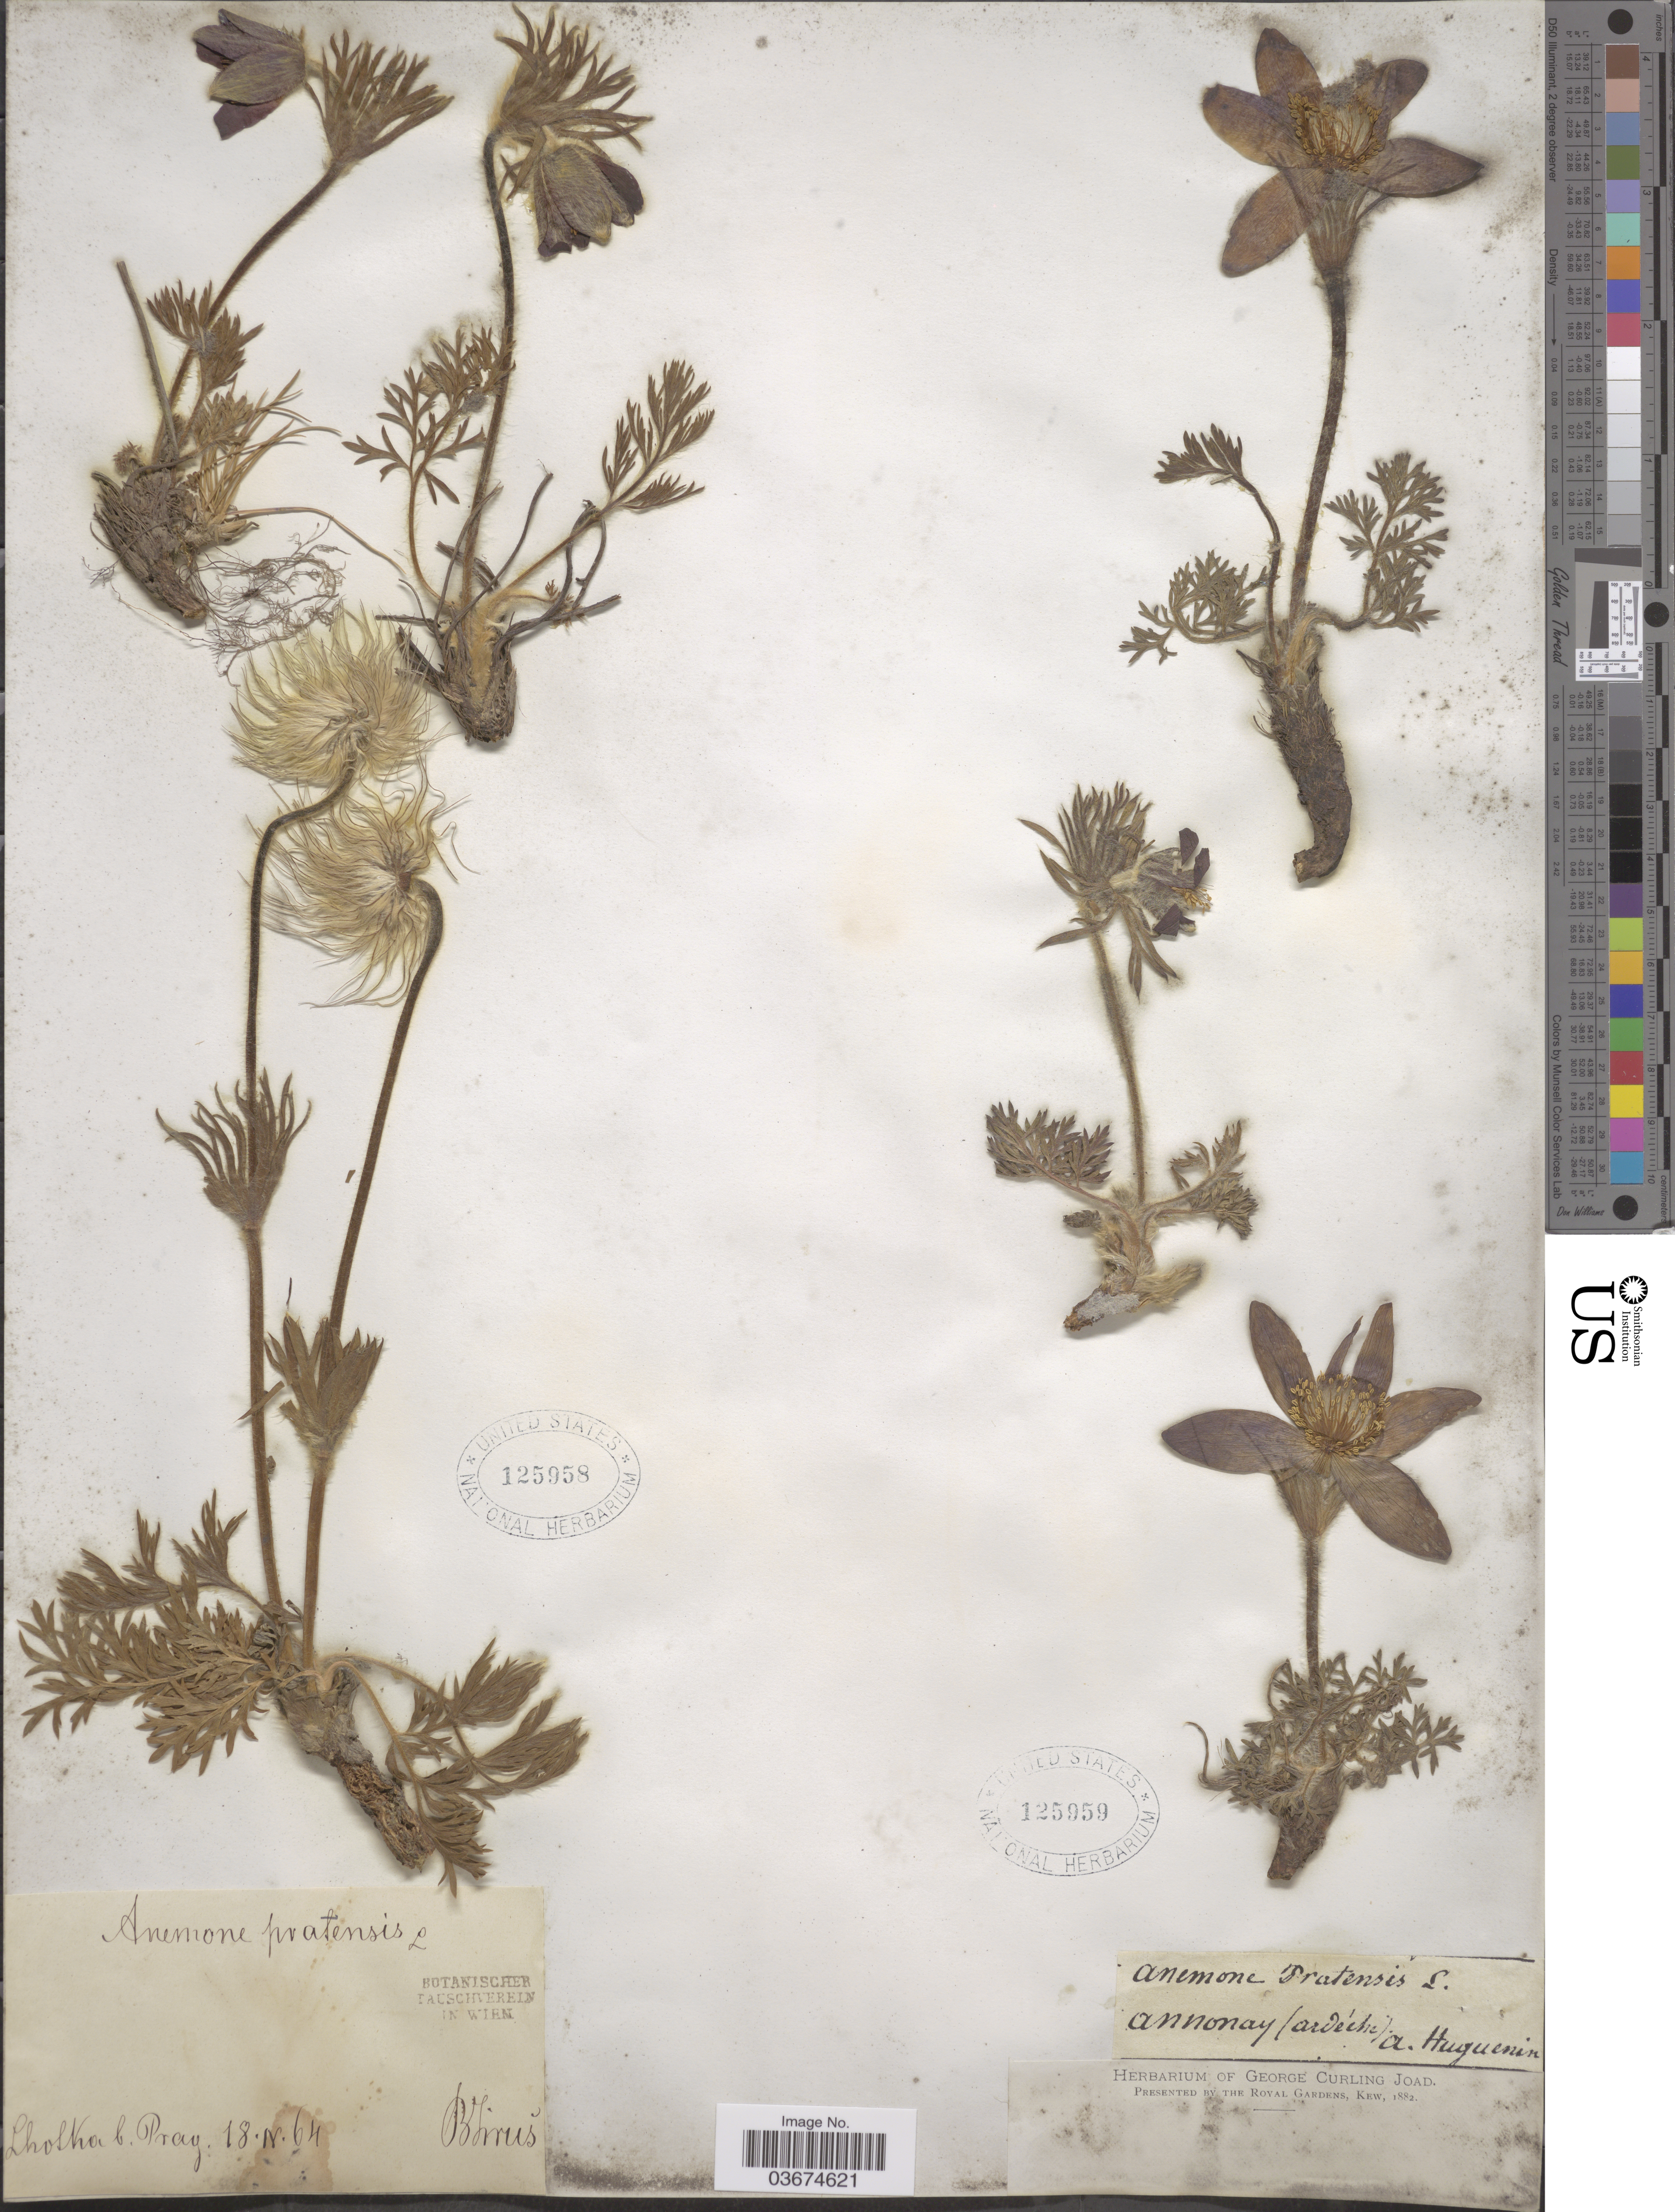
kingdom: Plantae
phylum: Tracheophyta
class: Magnoliopsida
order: Ranunculales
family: Ranunculaceae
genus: Pulsatilla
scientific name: Pulsatilla vulgaris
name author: Mill.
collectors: B. Tirus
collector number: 64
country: Czechia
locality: Lhoska b. Prag.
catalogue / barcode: US 125958